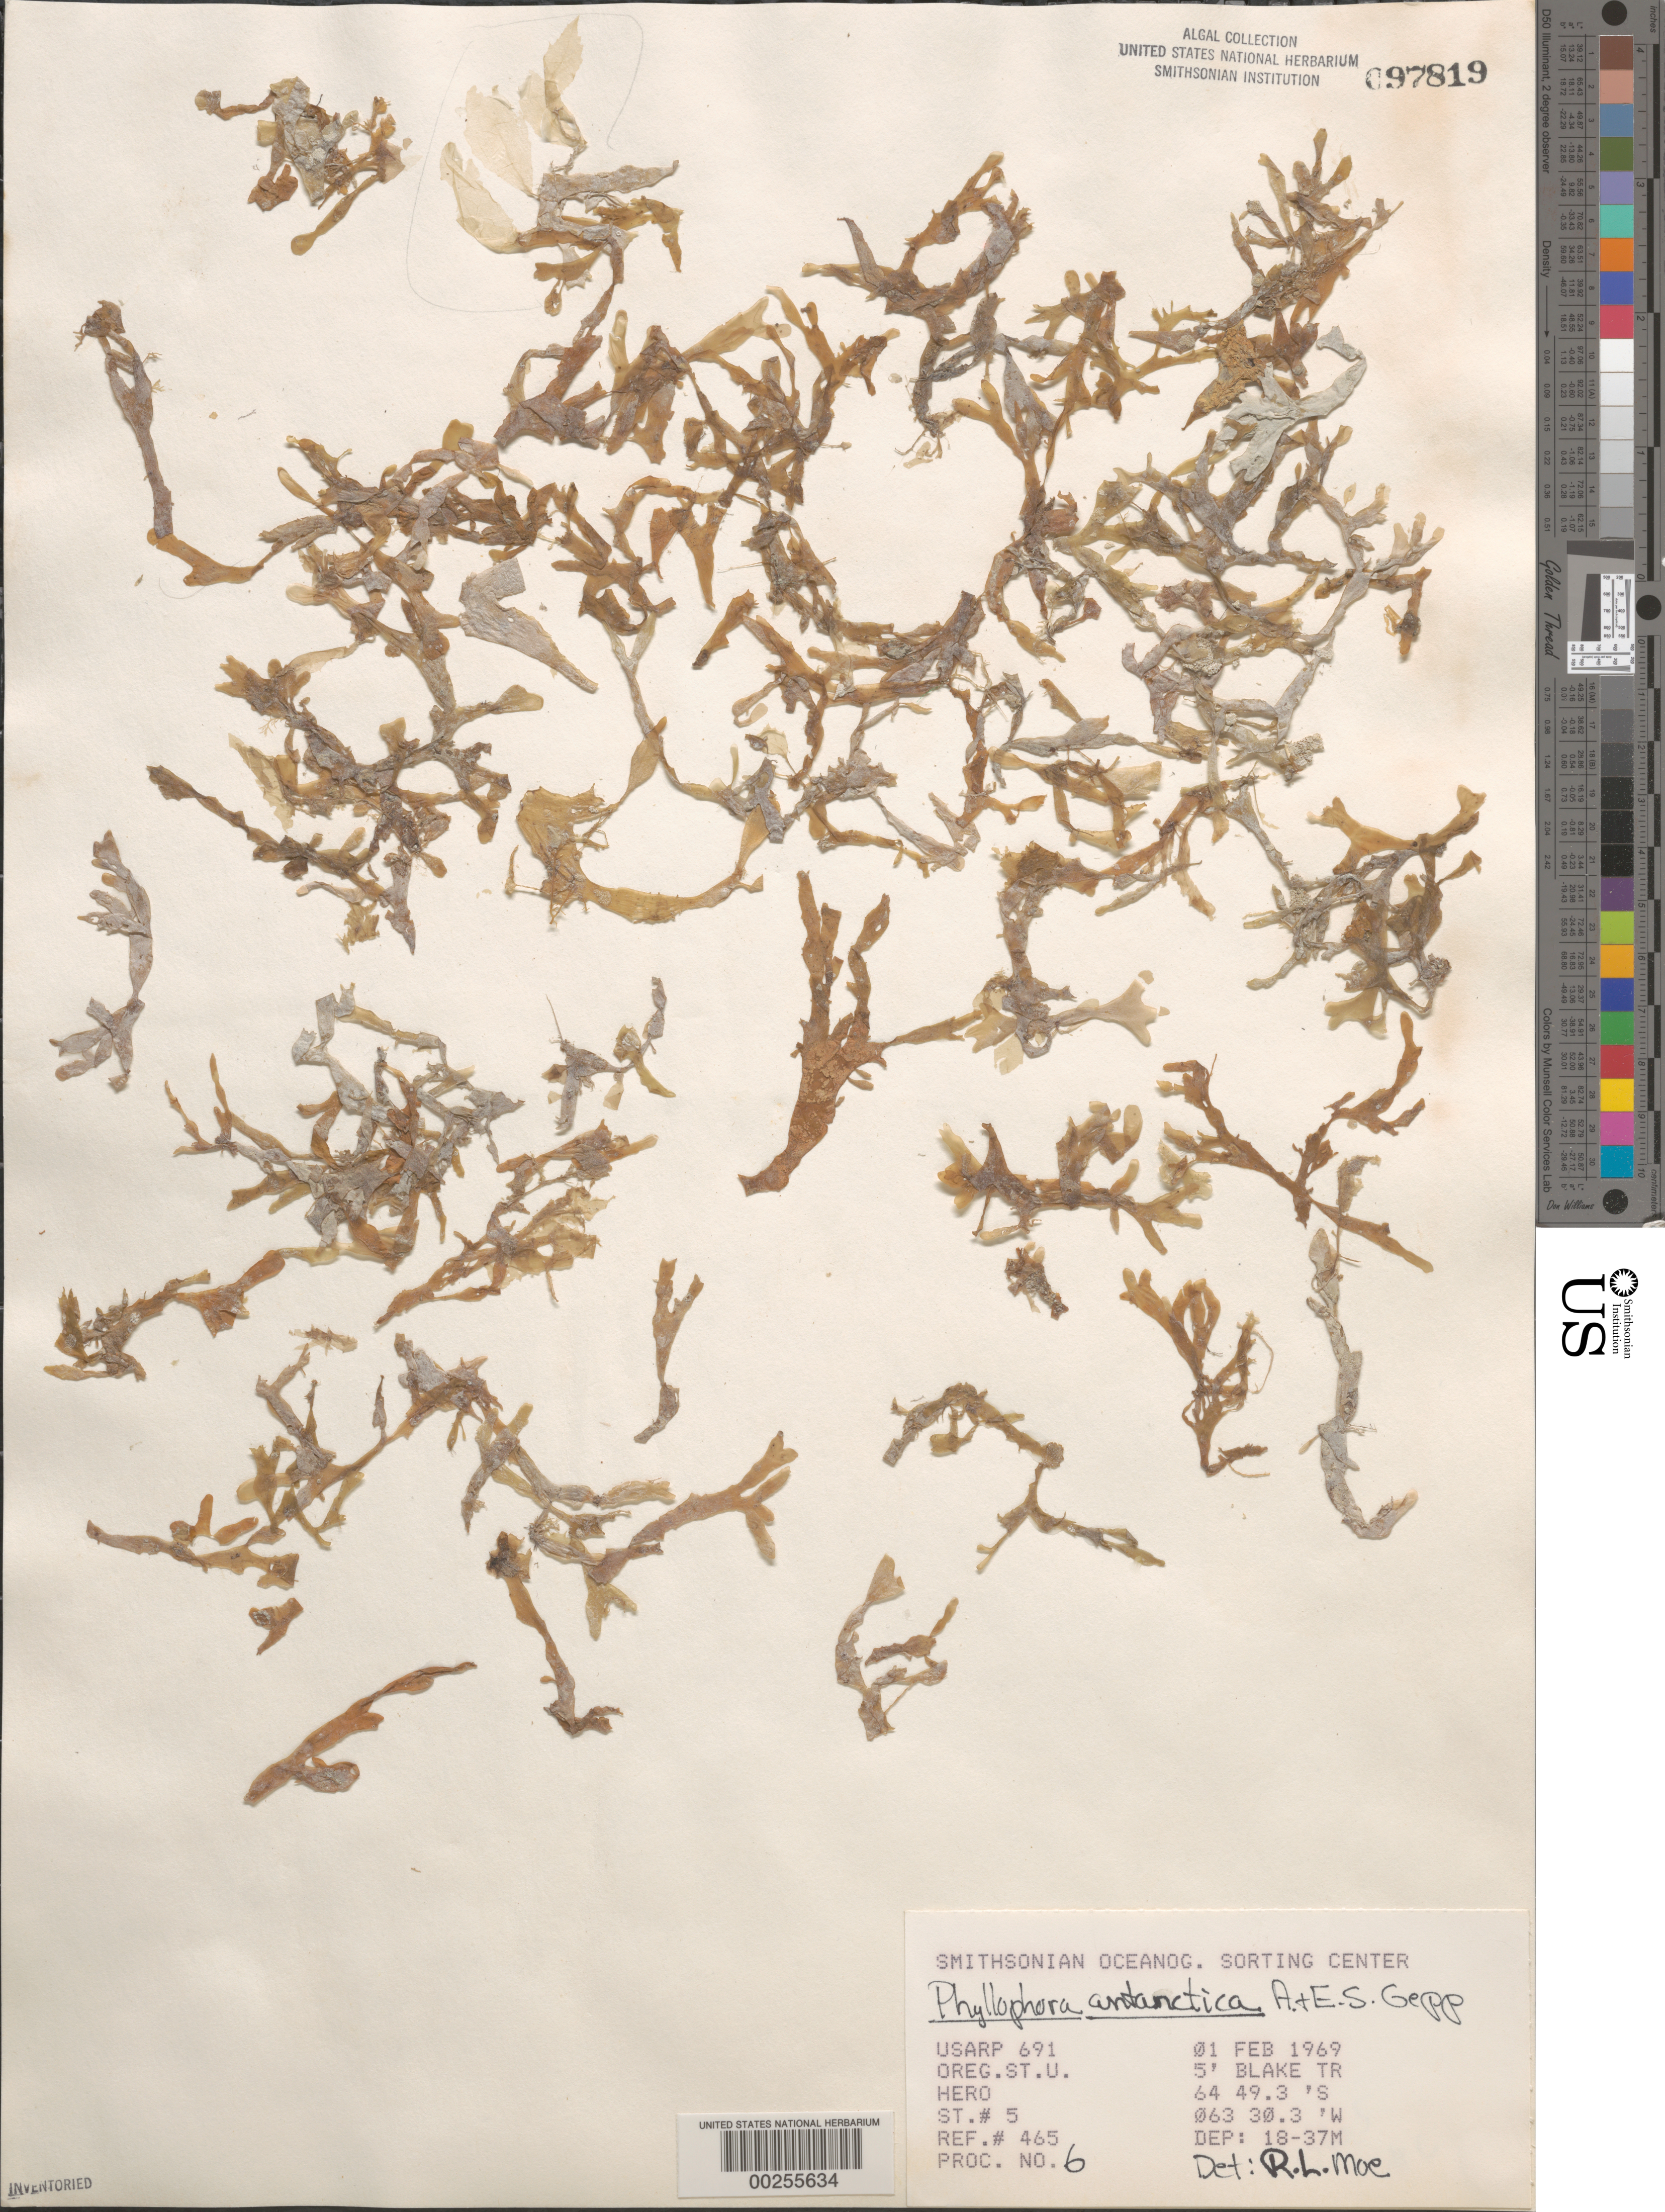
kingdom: Plantae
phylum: Rhodophyta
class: Florideophyceae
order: Gigartinales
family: Phyllophoraceae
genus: Phyllophora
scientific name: Phyllophora antarctica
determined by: Moe, R. L.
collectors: Oregon State University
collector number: Station 5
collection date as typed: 01 Feb 1969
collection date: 1969-02-01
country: Antarctica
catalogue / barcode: US 97819